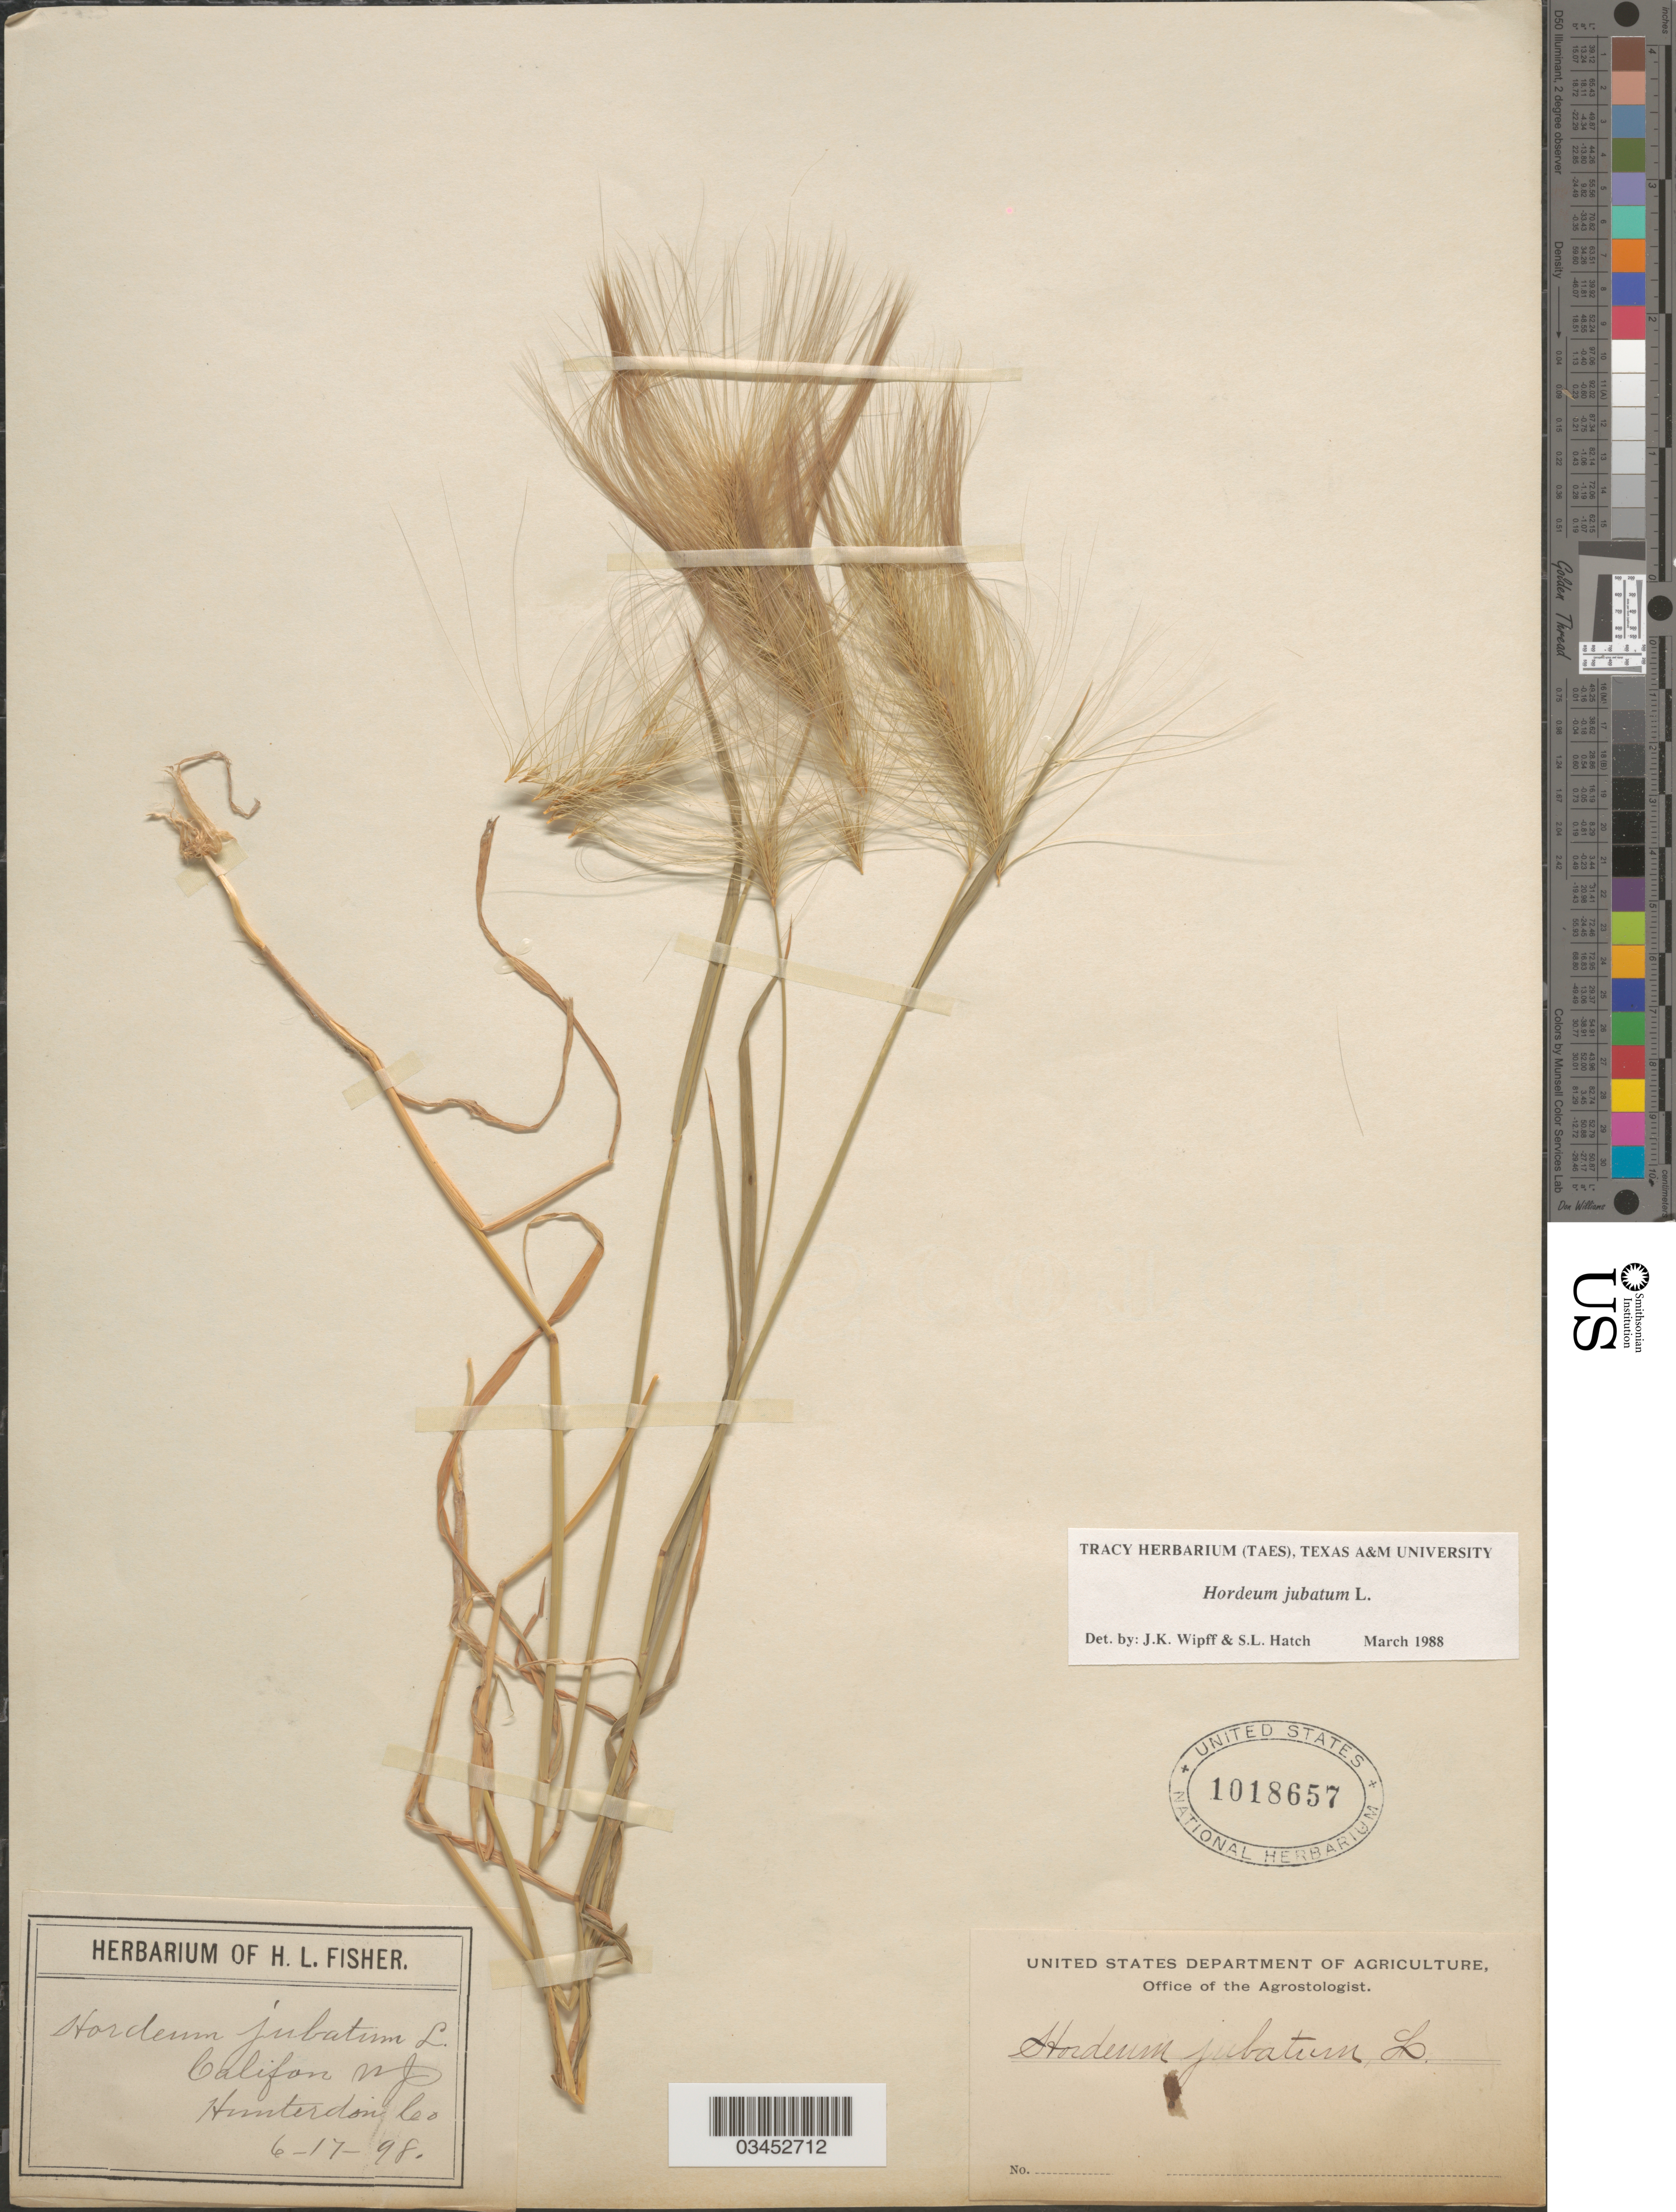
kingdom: Plantae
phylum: Tracheophyta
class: Liliopsida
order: Poales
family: Poaceae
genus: Hordeum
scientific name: Hordeum jubatum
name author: L.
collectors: ex herb. of H. L. Fisher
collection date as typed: Transcribed d/m/y: 17/6/98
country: United States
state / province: New Jersey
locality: Califon. Hunterdon Co.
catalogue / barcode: US 1018657